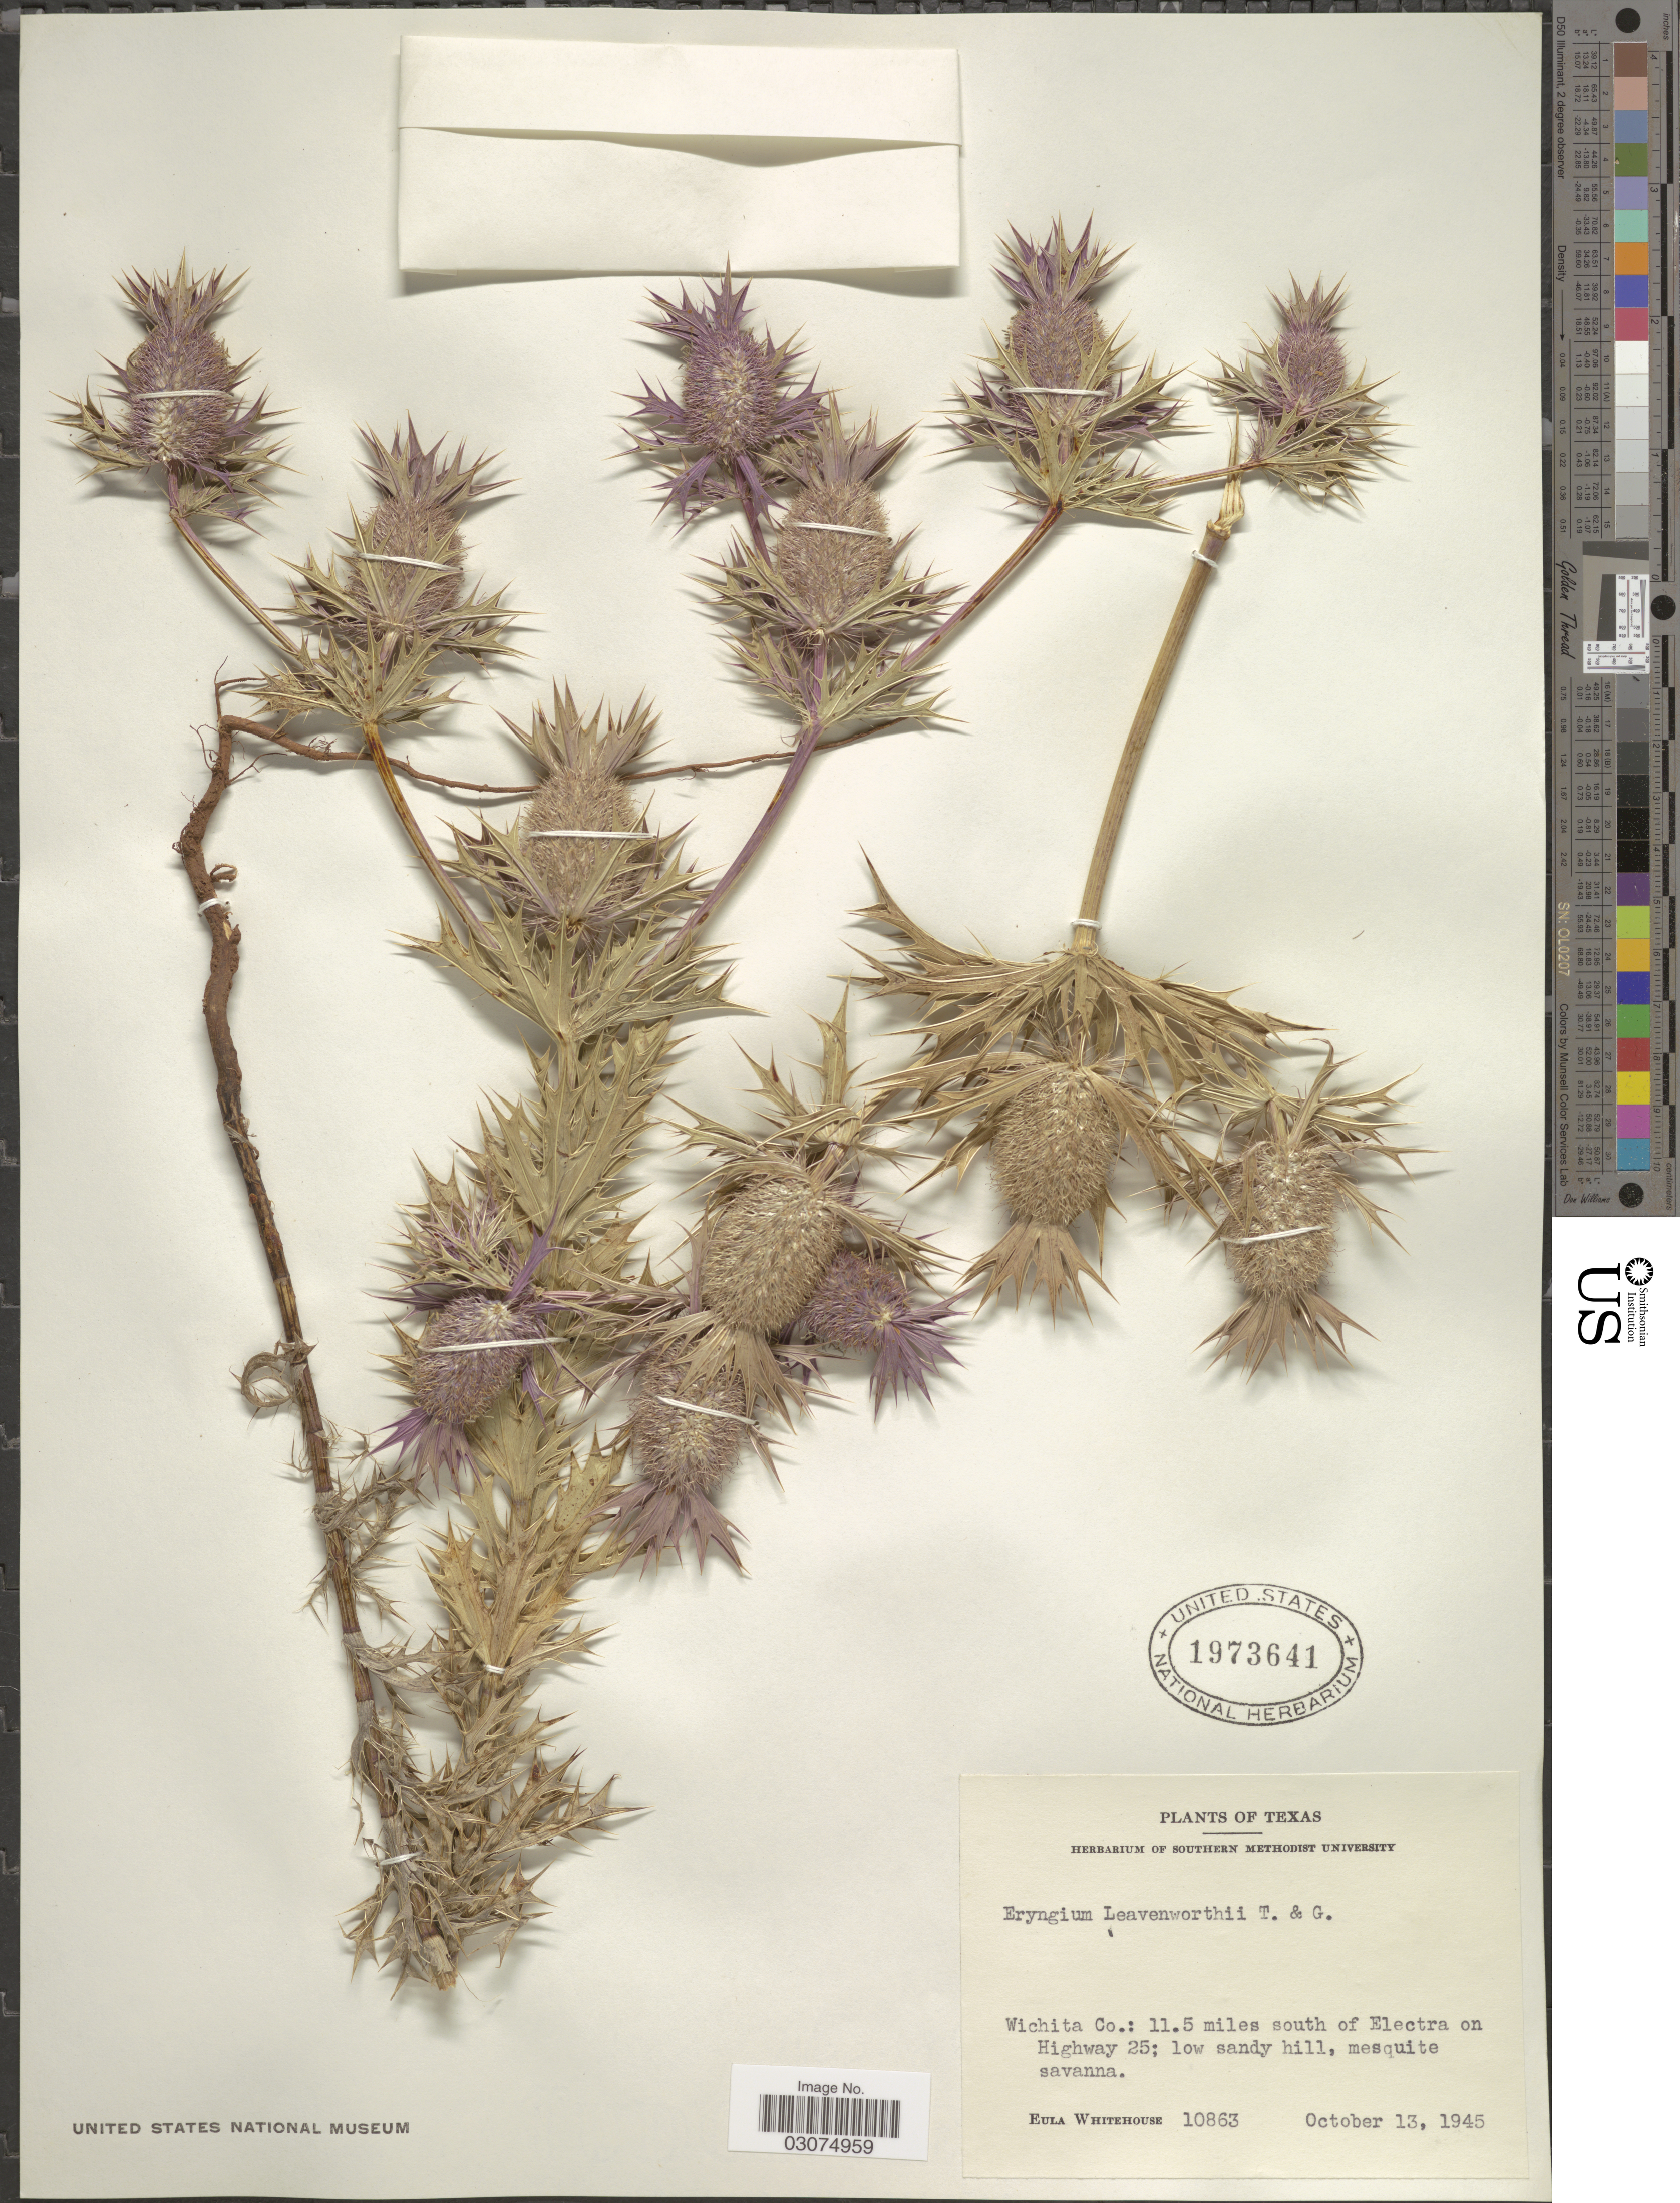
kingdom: Plantae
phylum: Tracheophyta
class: Magnoliopsida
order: Apiales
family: Apiaceae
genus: Eryngium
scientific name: Eryngium leavenworthii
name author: Torr. & A. Gray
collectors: E. Whitehouse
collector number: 10863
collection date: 1945-10-13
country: United States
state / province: Texas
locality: Wichita Co.: 11.5 miles south of Electra on Highway 25.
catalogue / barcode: US 1973641